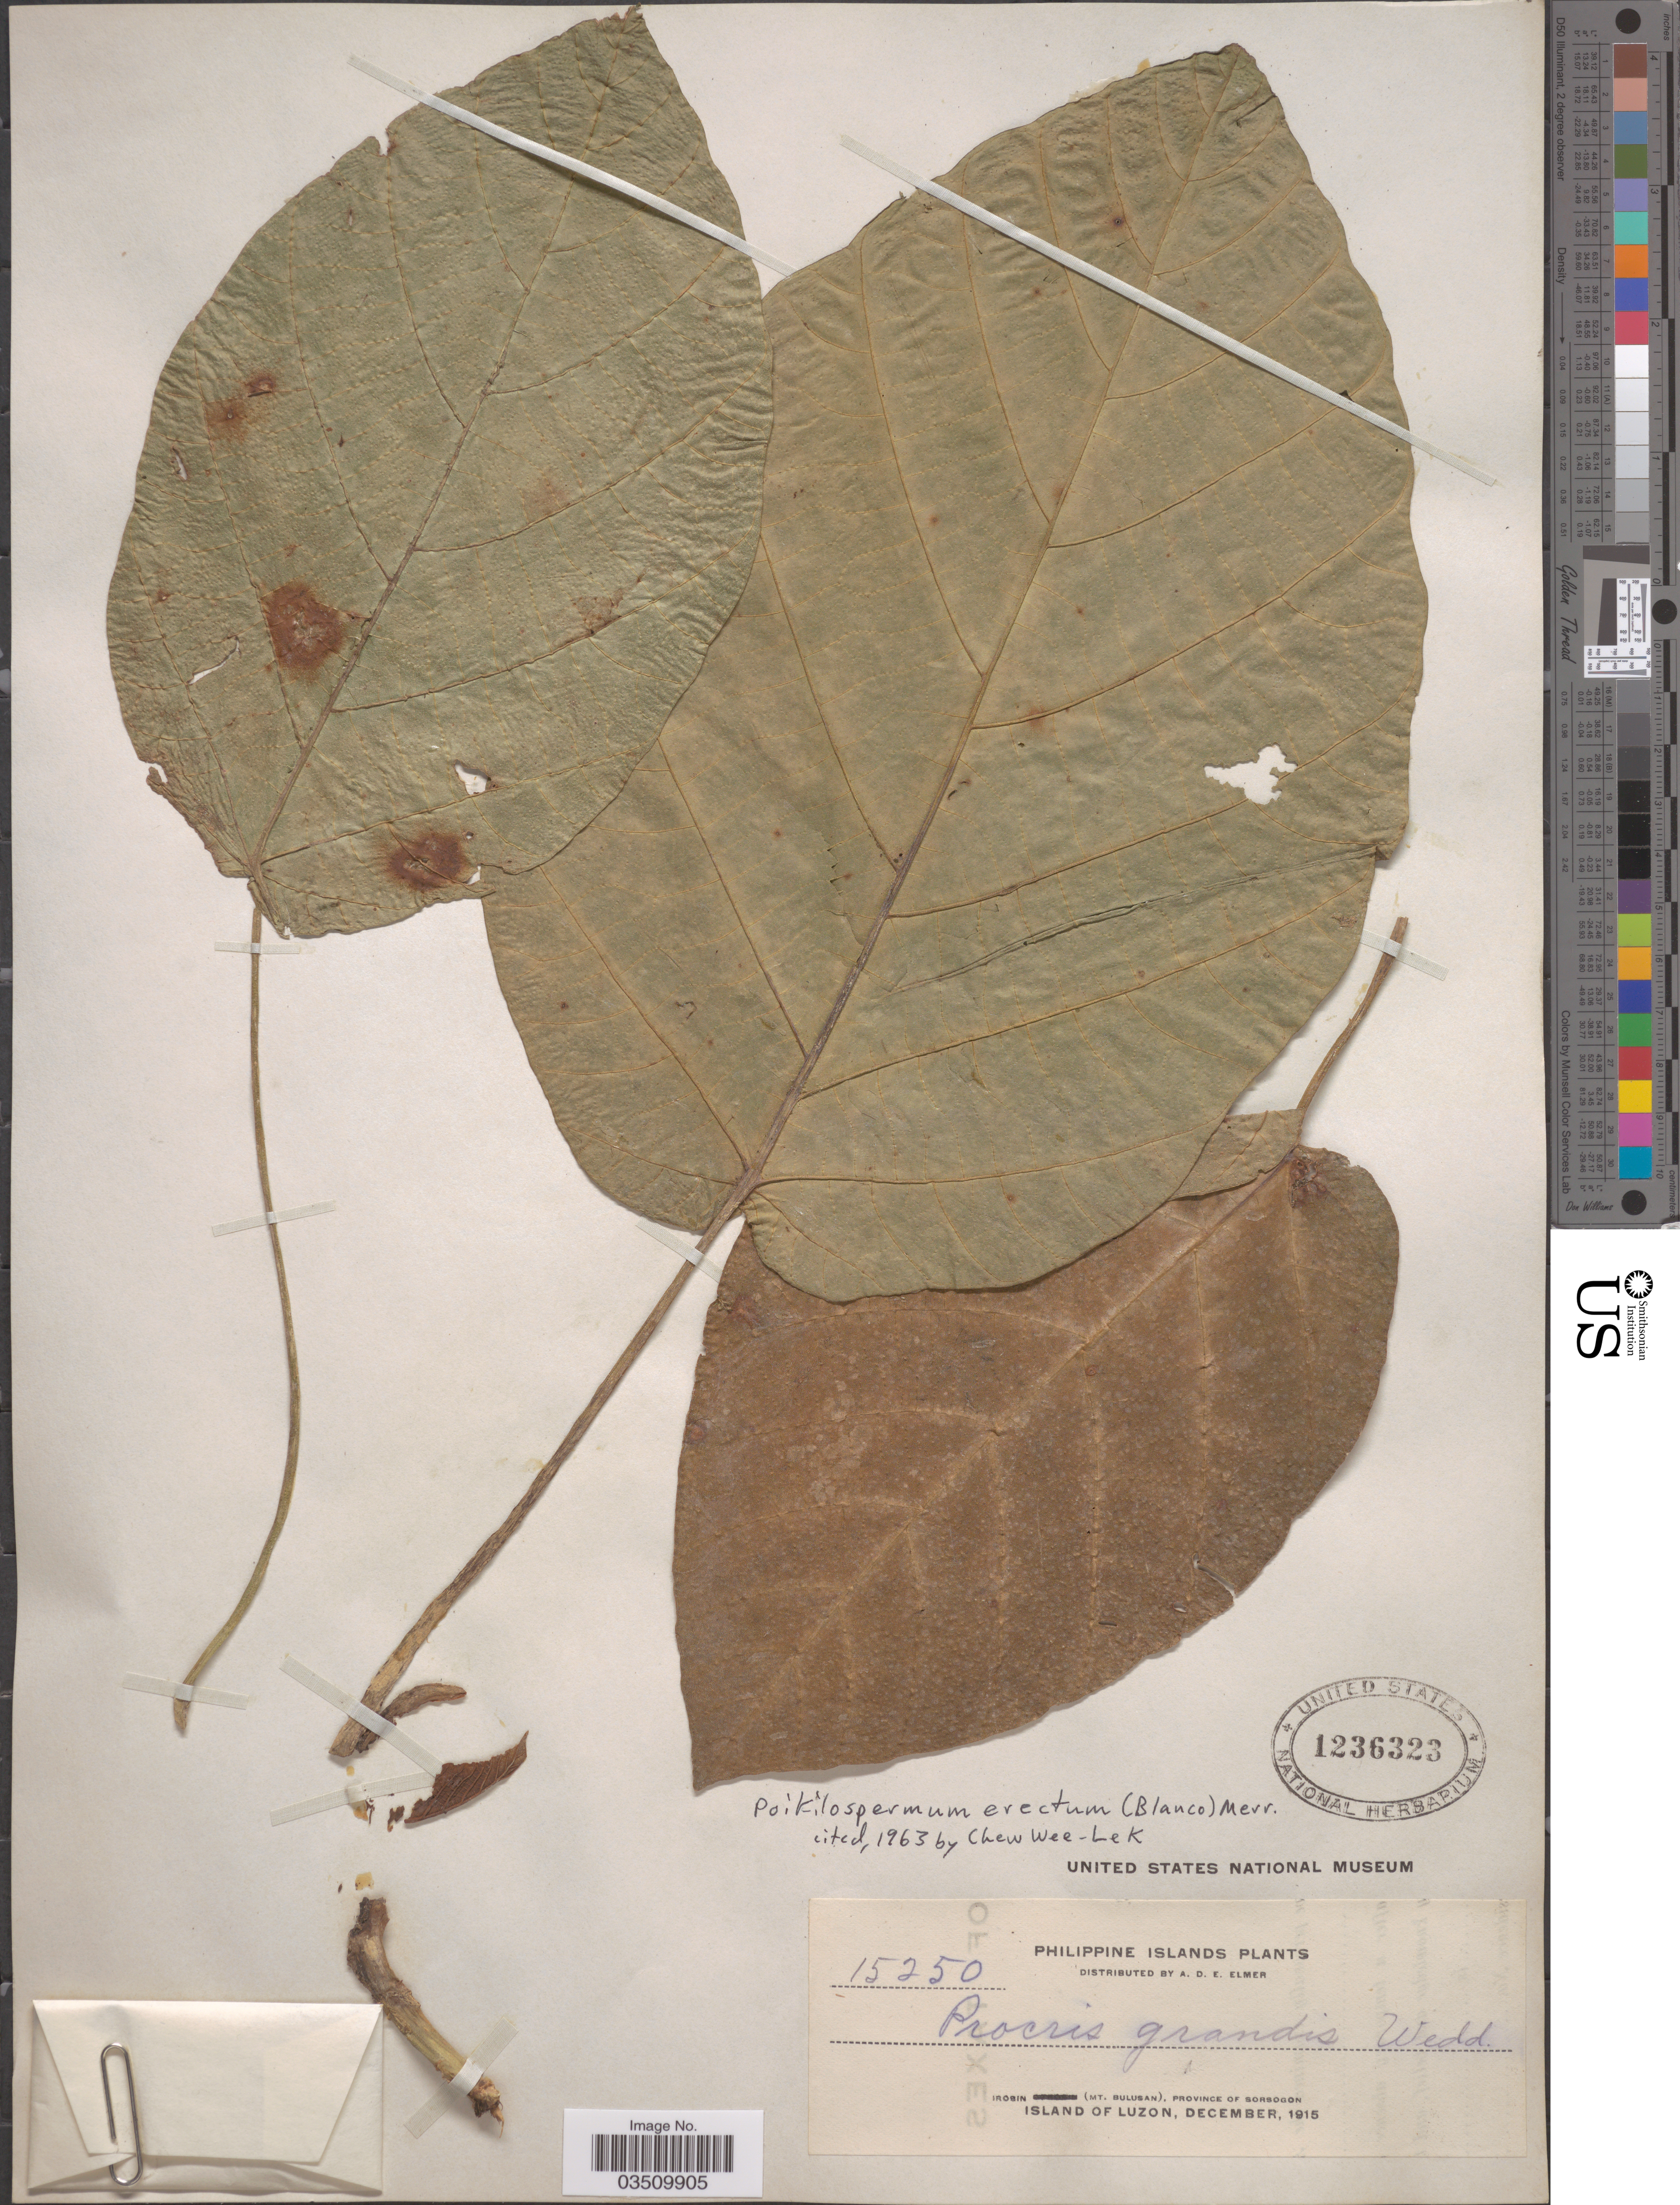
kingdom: Plantae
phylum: Tracheophyta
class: Magnoliopsida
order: Rosales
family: Urticaceae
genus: Poikilospermum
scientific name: Poikilospermum erectum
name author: (Blanco) Merr.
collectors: A. D. E. Elmer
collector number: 15250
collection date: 1915-12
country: Philippines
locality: Philippine Islands. Irosin (Mt. Bulusan), Province of Sorgoson, Island of Luzon.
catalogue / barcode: US 1236323